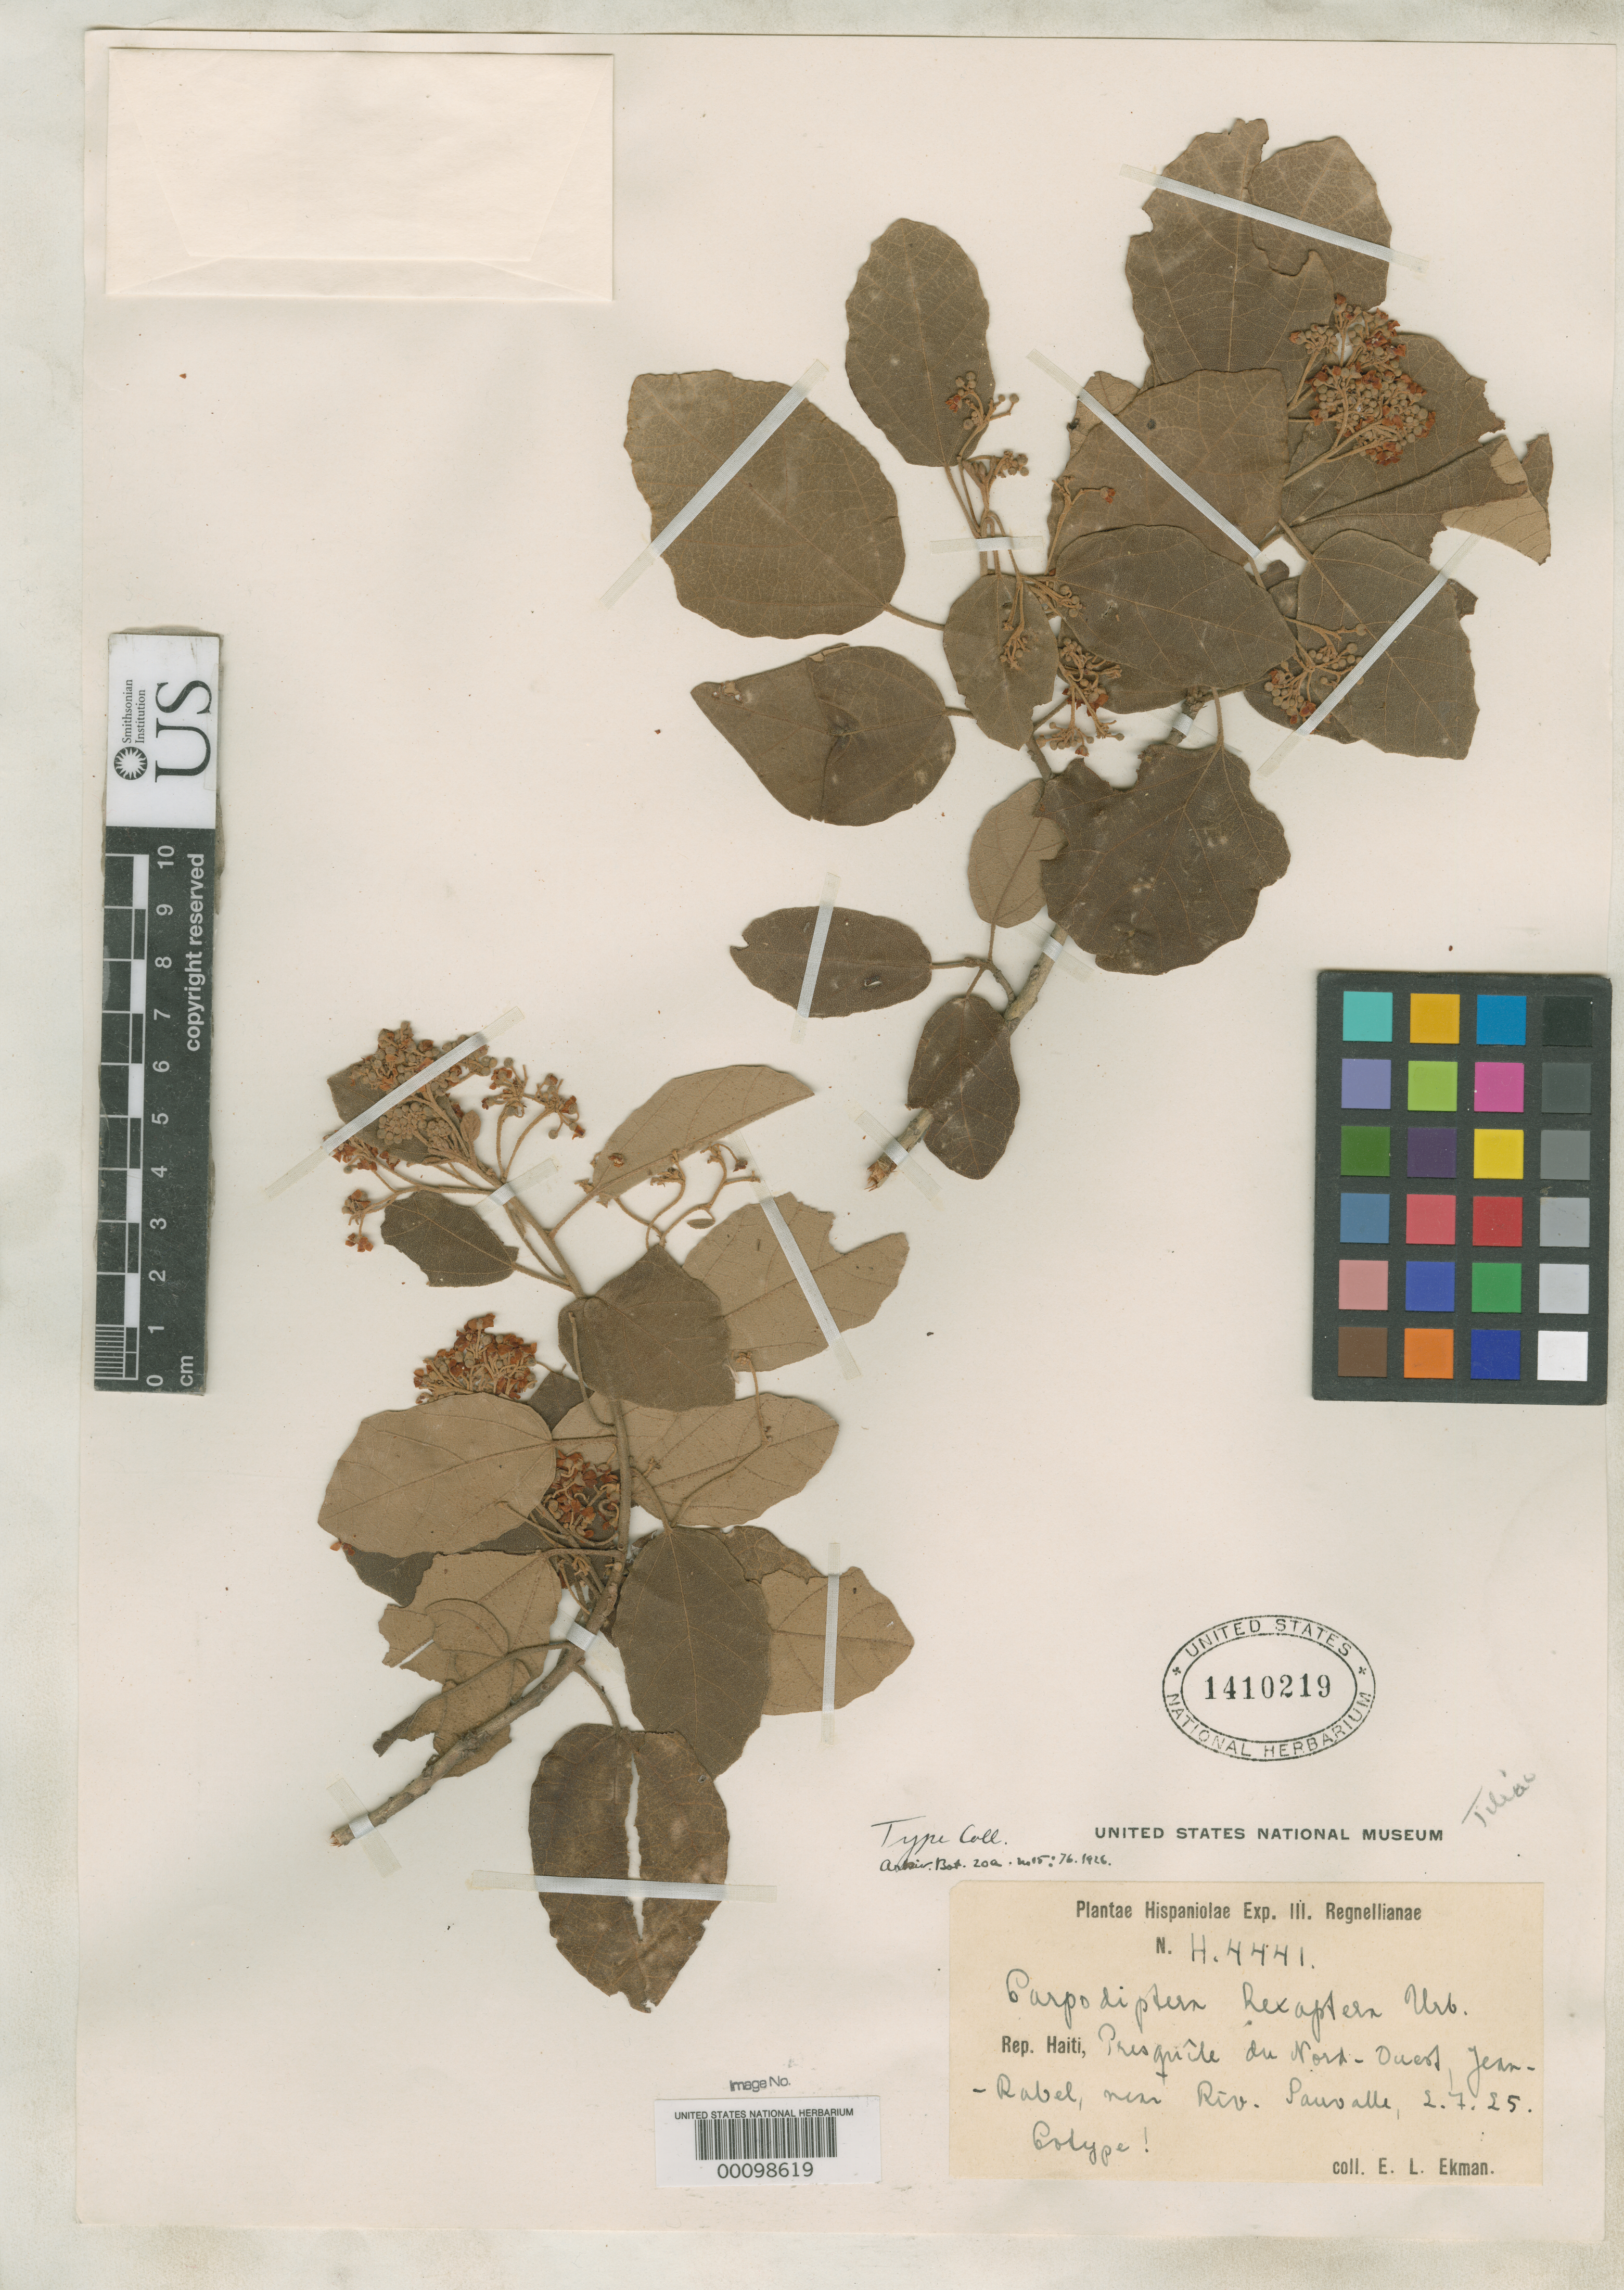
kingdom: Plantae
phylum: Tracheophyta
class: Magnoliopsida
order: Malvales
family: Malvaceae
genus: Carpodiptera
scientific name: Carpodiptera hexaptera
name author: Urb. & Ekman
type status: Isotype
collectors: E. L. Ekman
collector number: H 4441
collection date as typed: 02 Jul 1925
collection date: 1925-07-02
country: Haiti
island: Hispaniola Island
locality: Riviere Sauvalle et Jean Rabel.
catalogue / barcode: US 1410219